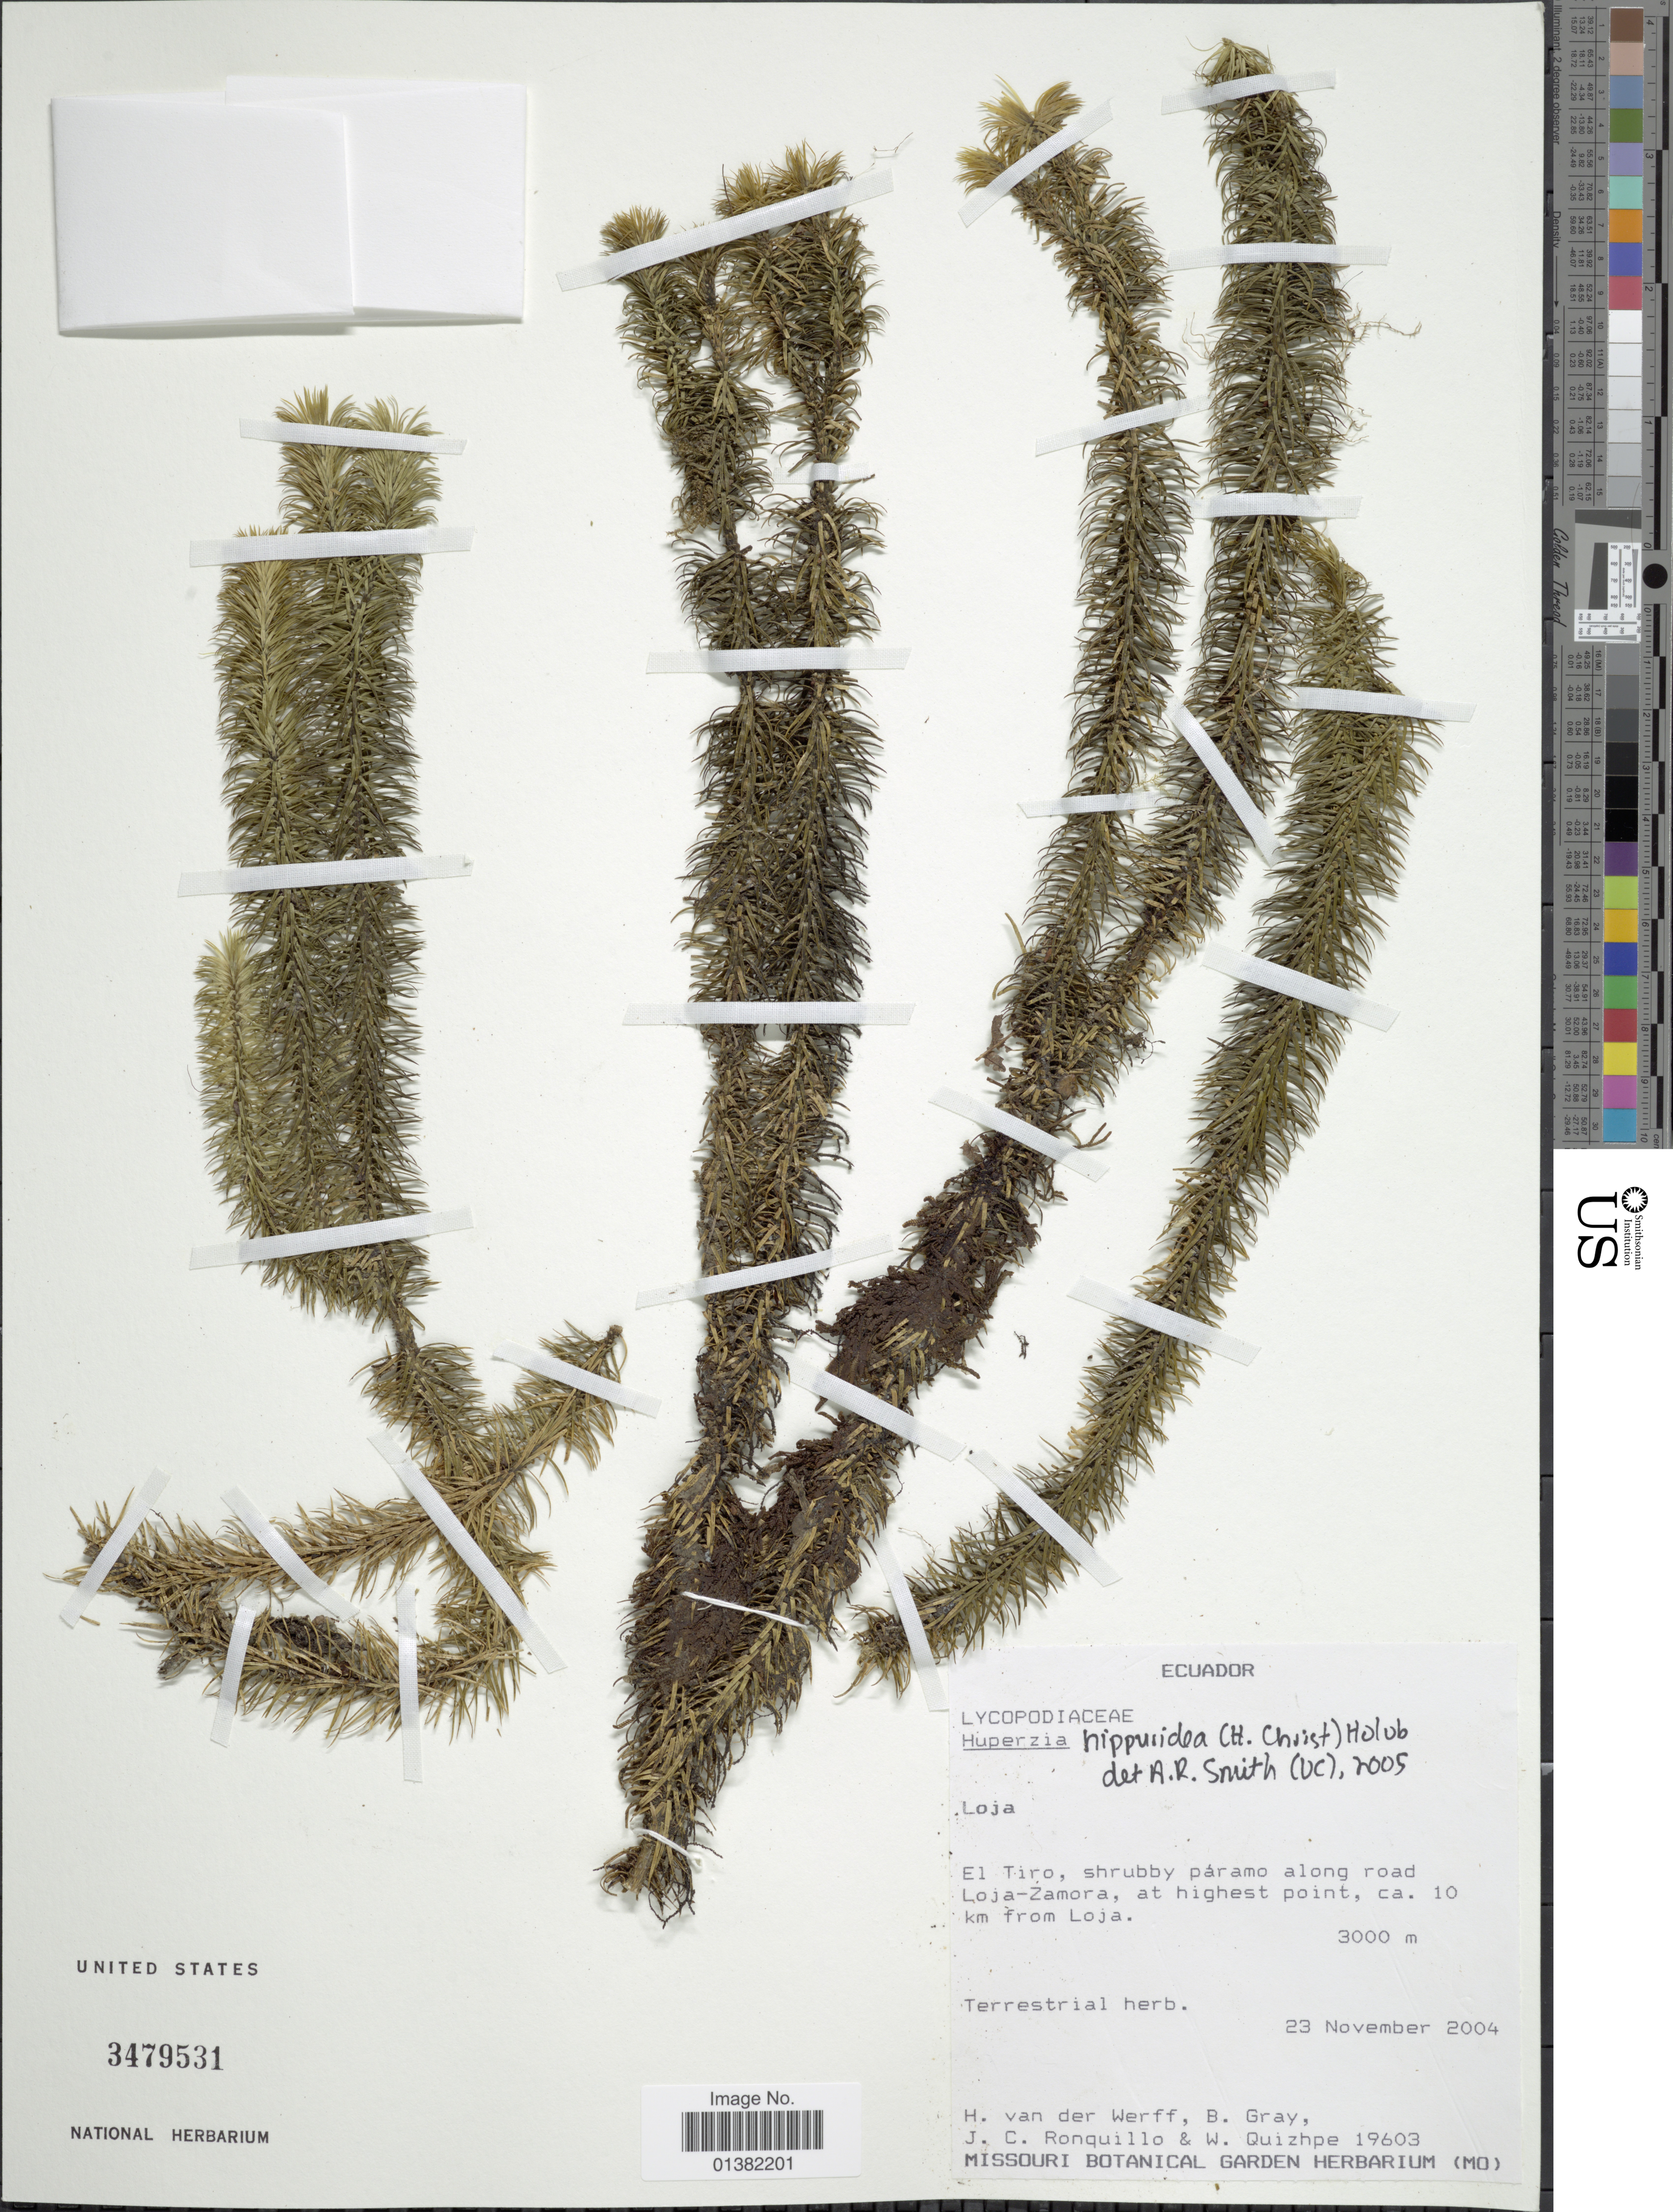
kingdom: Plantae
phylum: Tracheophyta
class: Lycopodiopsida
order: Lycopodiales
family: Lycopodiaceae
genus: Phlegmariurus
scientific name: Phlegmariurus hippurideus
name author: (Christ) B. Øllg.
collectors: H. van der Werff, B. Gray, J. Ronquillo & W. Quizhpe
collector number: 19603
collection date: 2004-11-23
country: Ecuador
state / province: Loja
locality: El Tiro, shrubby páramo along road Loja-Zamora, at highest point, ca. 10 km from Loja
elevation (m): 3000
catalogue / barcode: US 3479531